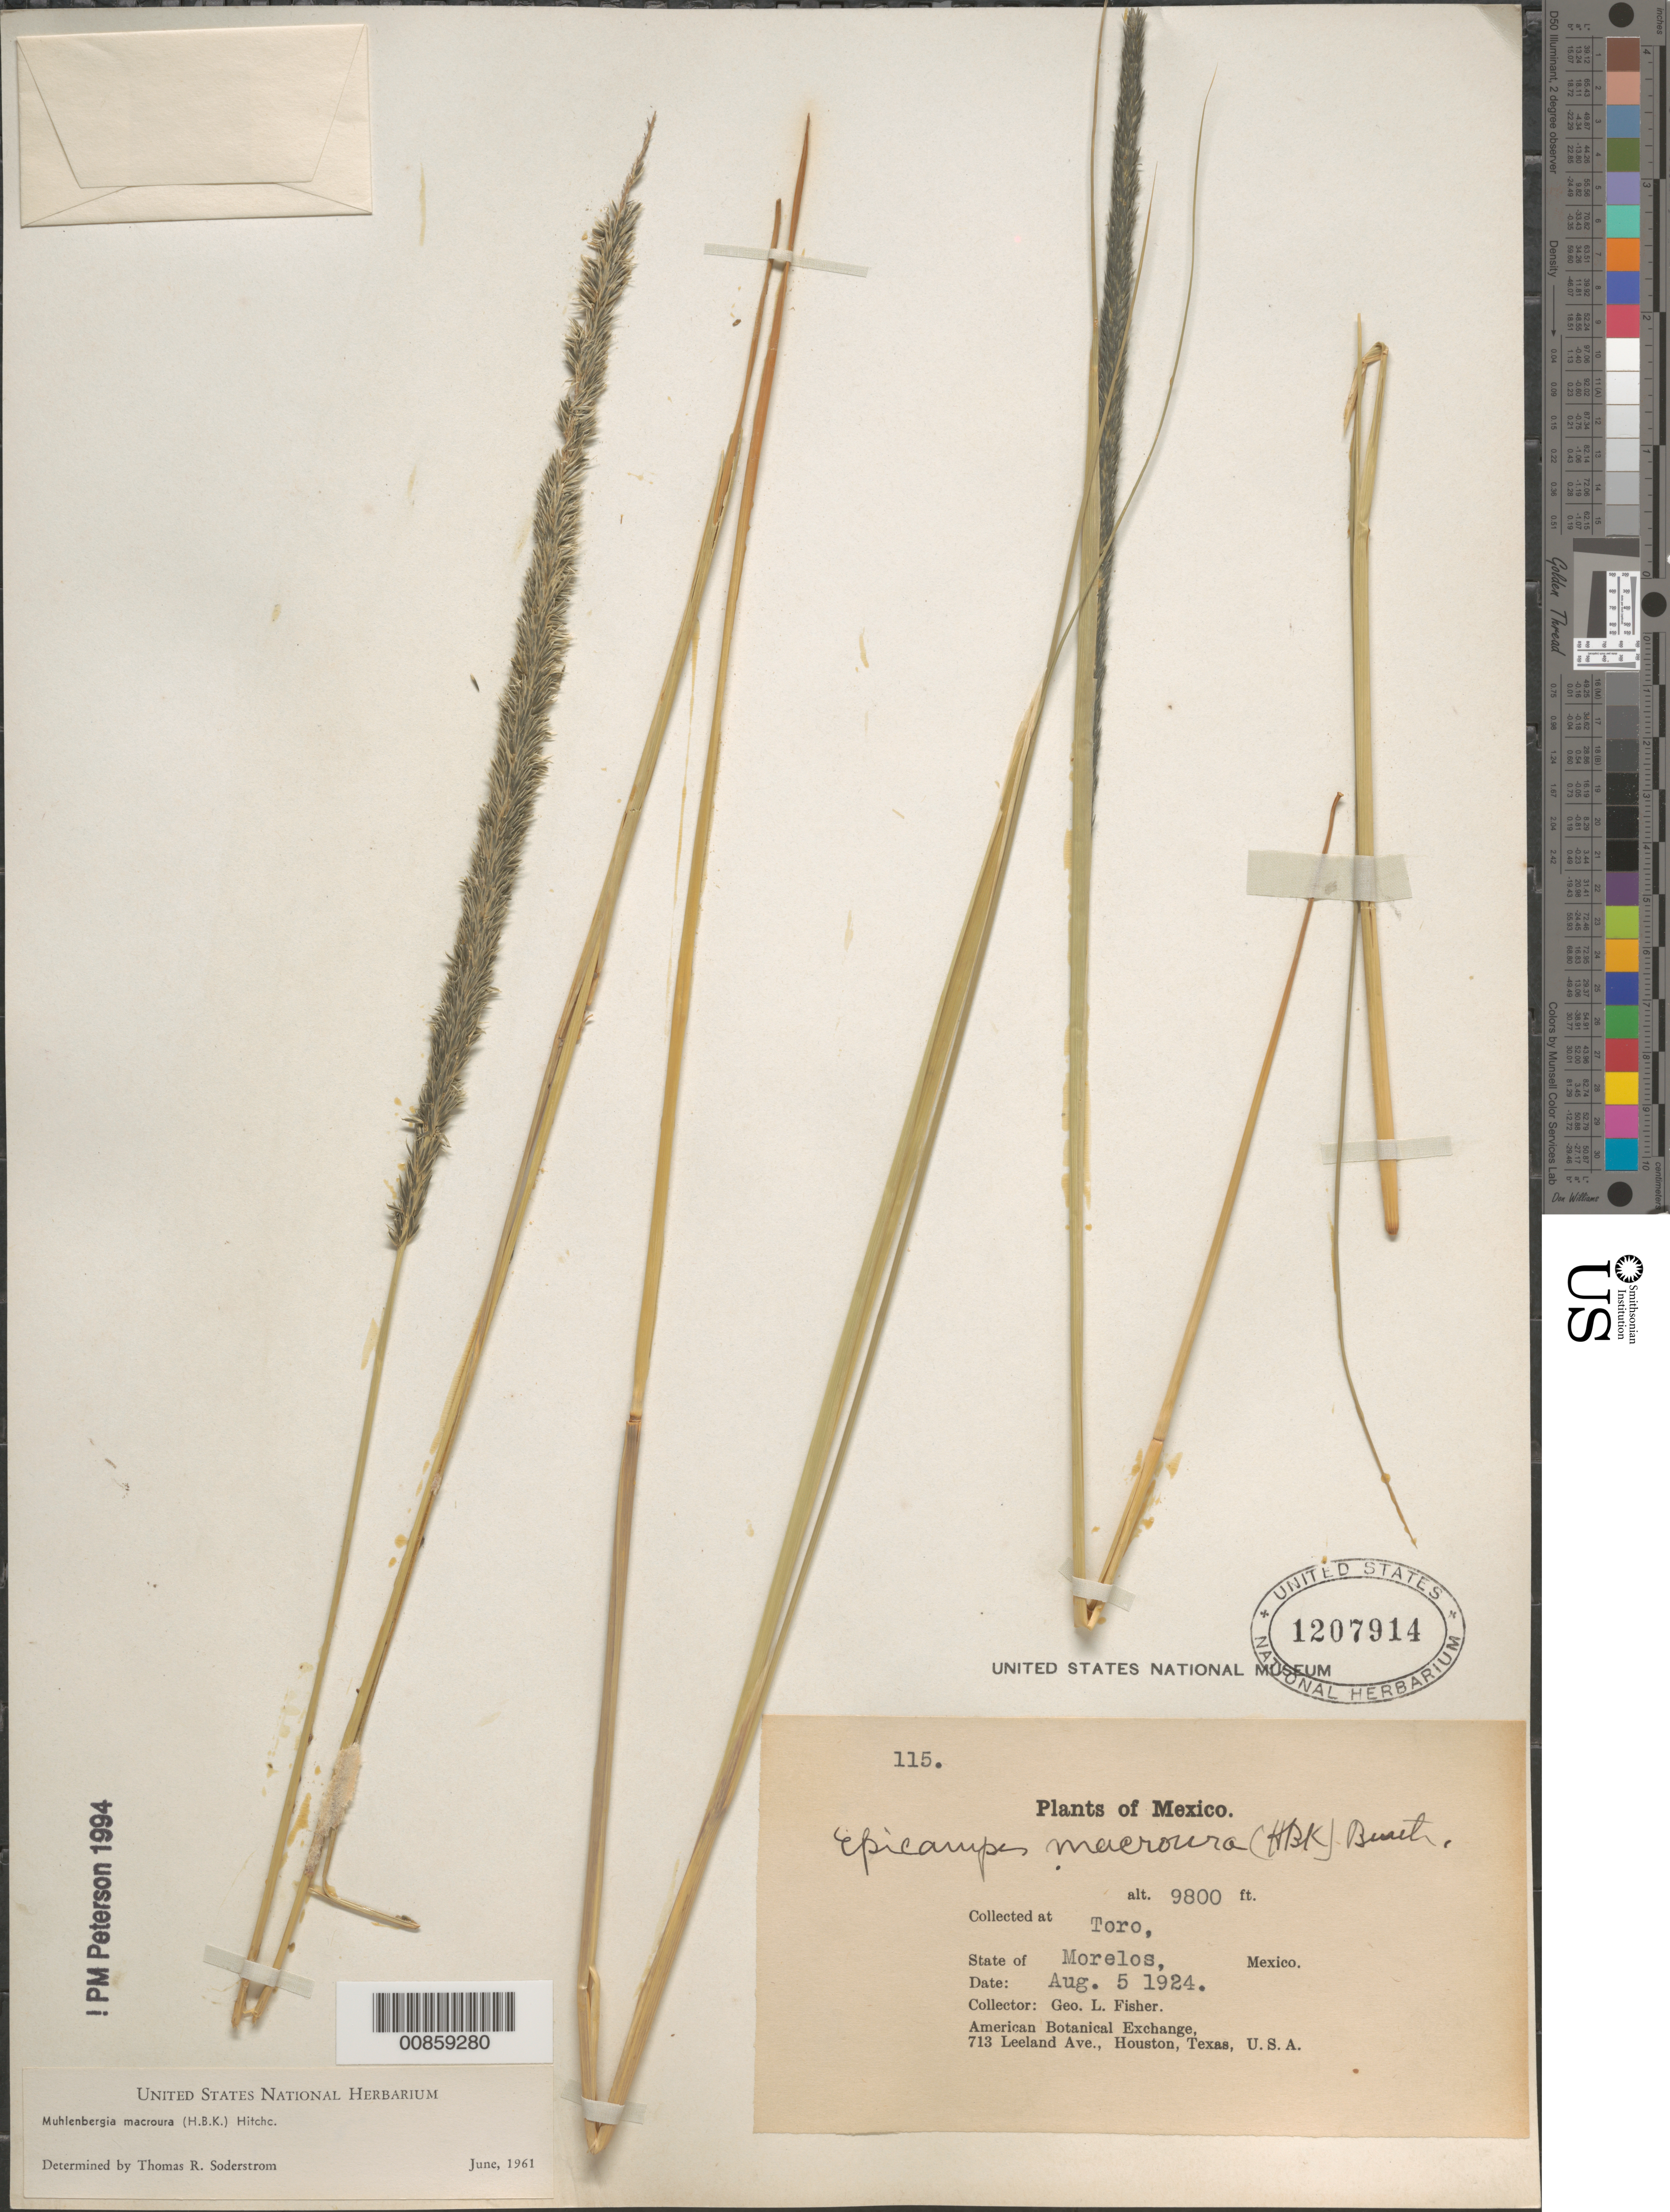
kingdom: Plantae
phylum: Tracheophyta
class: Liliopsida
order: Poales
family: Poaceae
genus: Muhlenbergia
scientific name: Muhlenbergia macroura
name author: (Kunth) Hitchc.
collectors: G. L. Fisher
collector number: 115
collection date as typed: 05 Aug 1924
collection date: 1924-08-05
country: Mexico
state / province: Morelos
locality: Toro, Mor.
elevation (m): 2987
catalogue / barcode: US 1207914